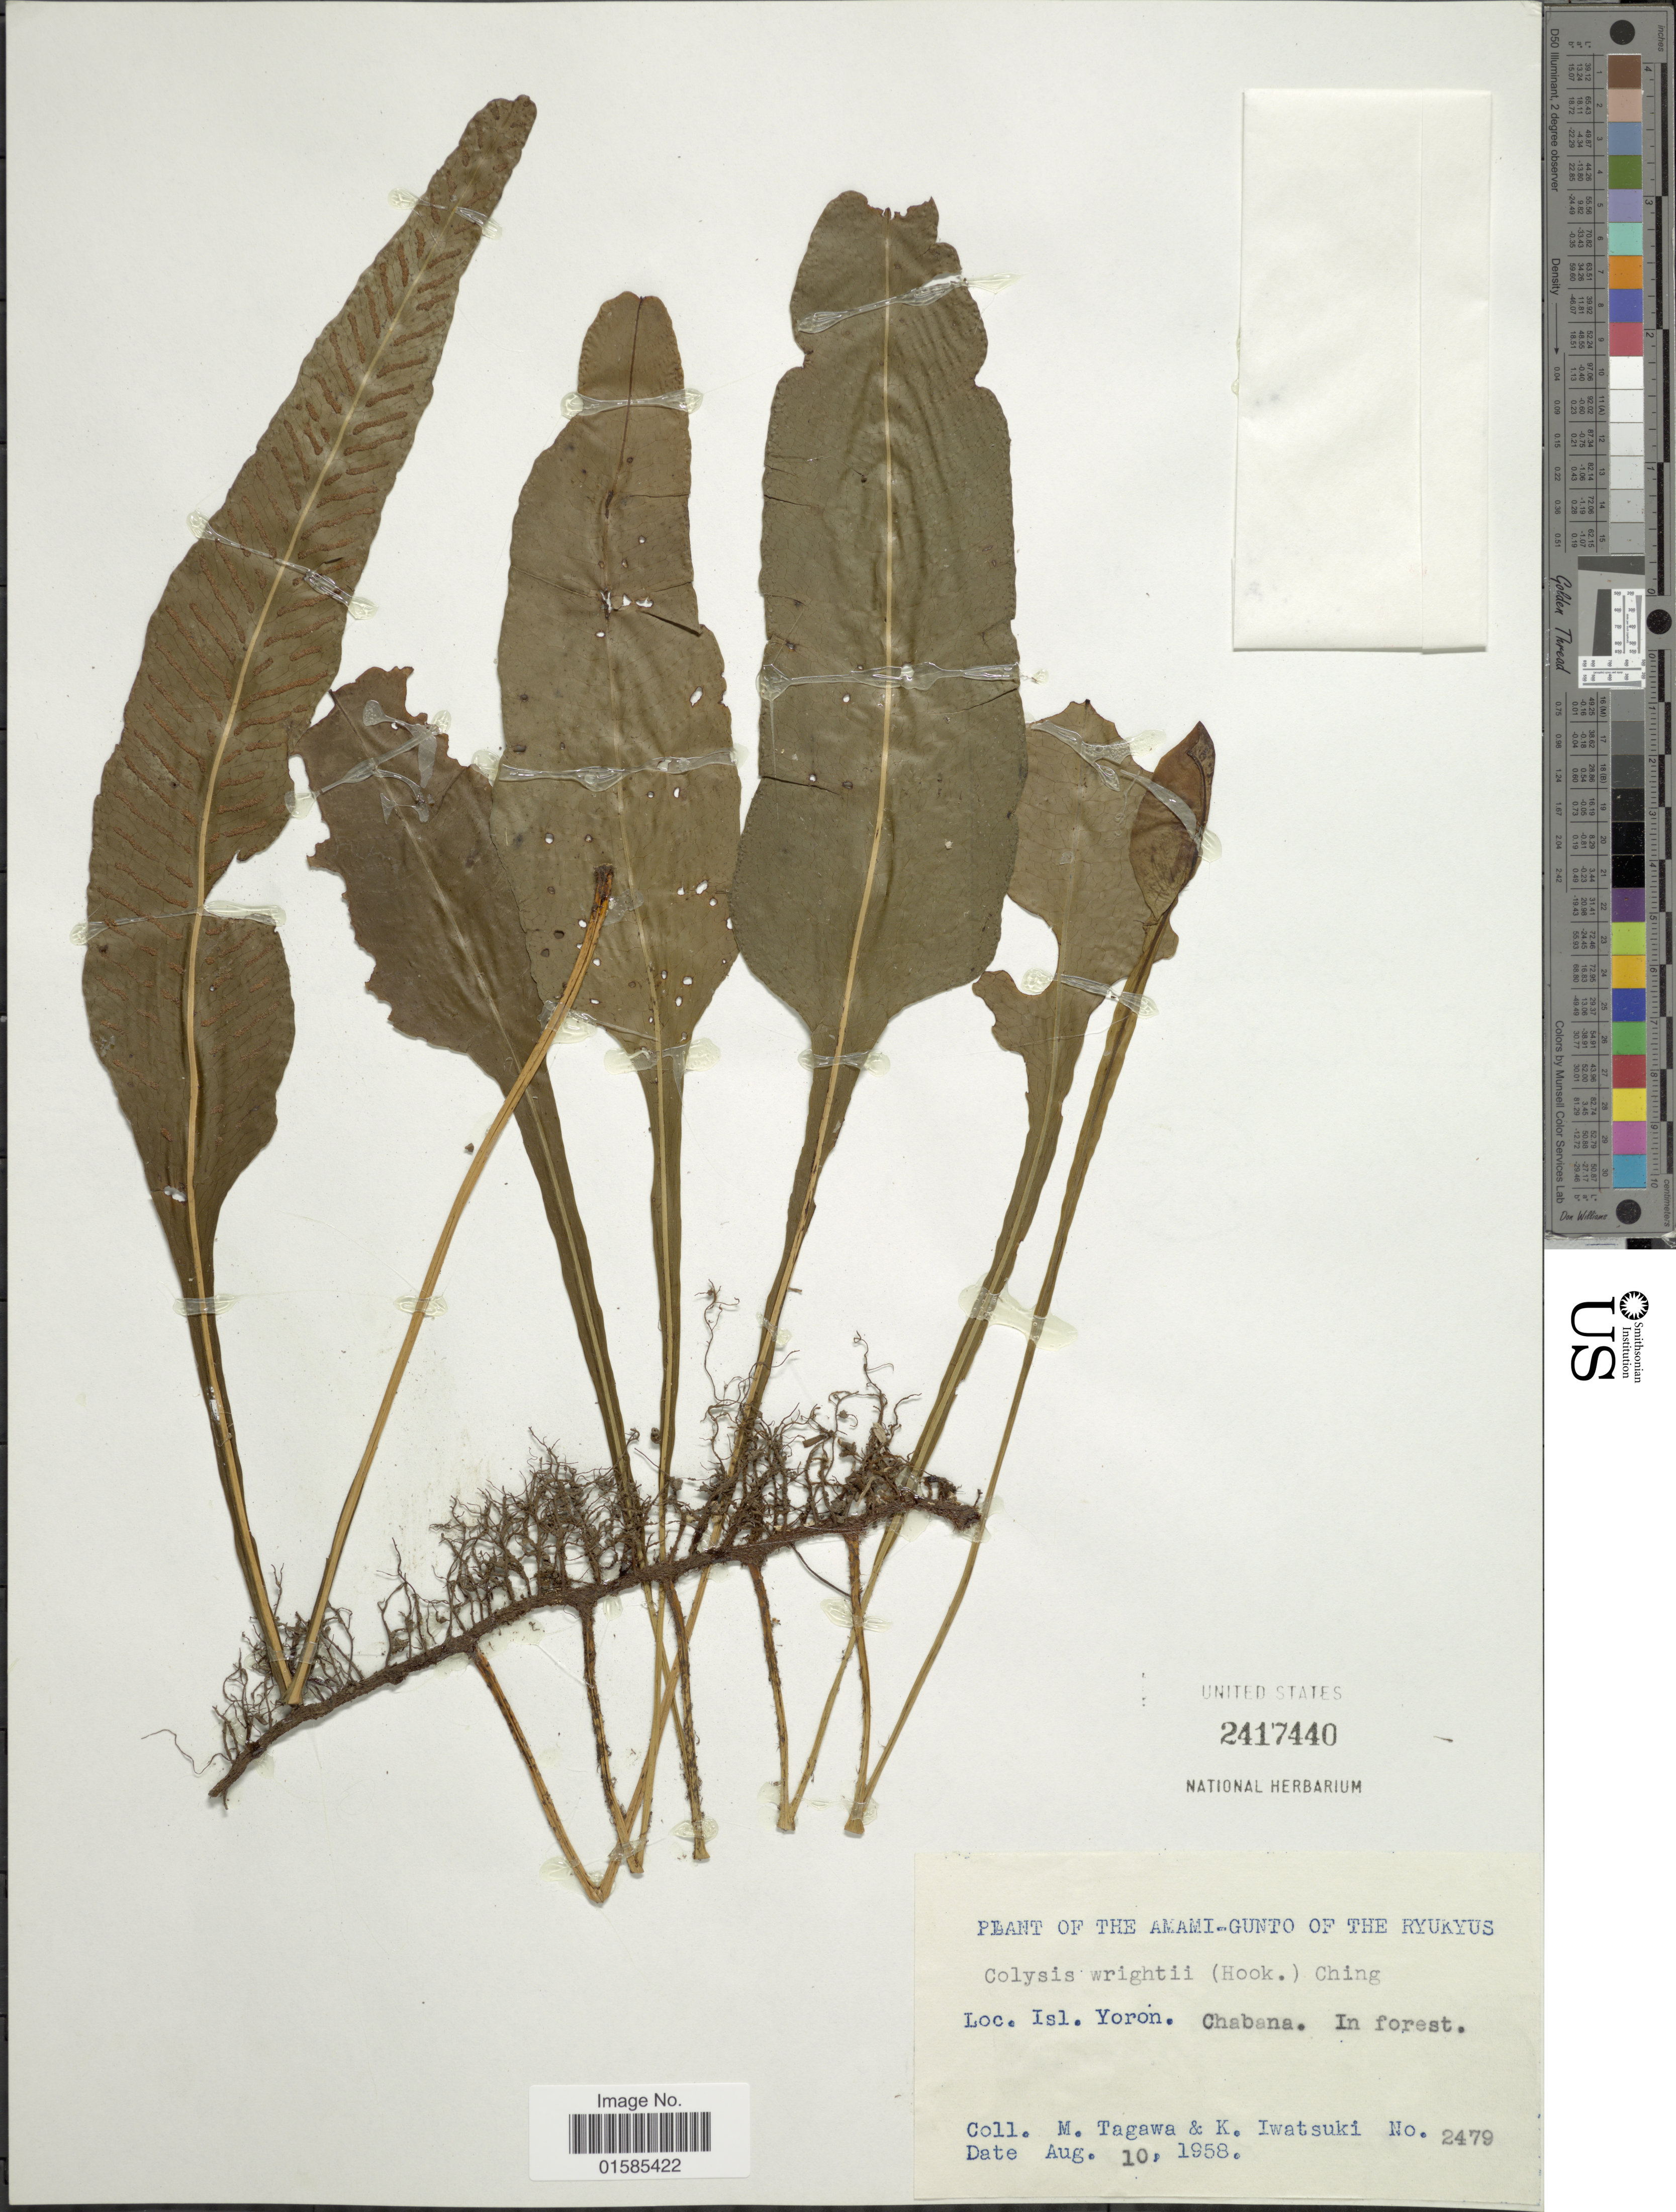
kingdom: Plantae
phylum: Tracheophyta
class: Polypodiopsida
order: Polypodiales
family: Polypodiaceae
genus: Leptochilus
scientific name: Leptochilus wrightii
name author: (Hook.) X.C. Zhang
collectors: M. Tagawa & K. Iwatsuki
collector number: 2479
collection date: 1958-08-10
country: Japan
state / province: Okinawa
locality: Amami-gunto of the Ryukyud, Isl. Yoron. Chabana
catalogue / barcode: US 2417440